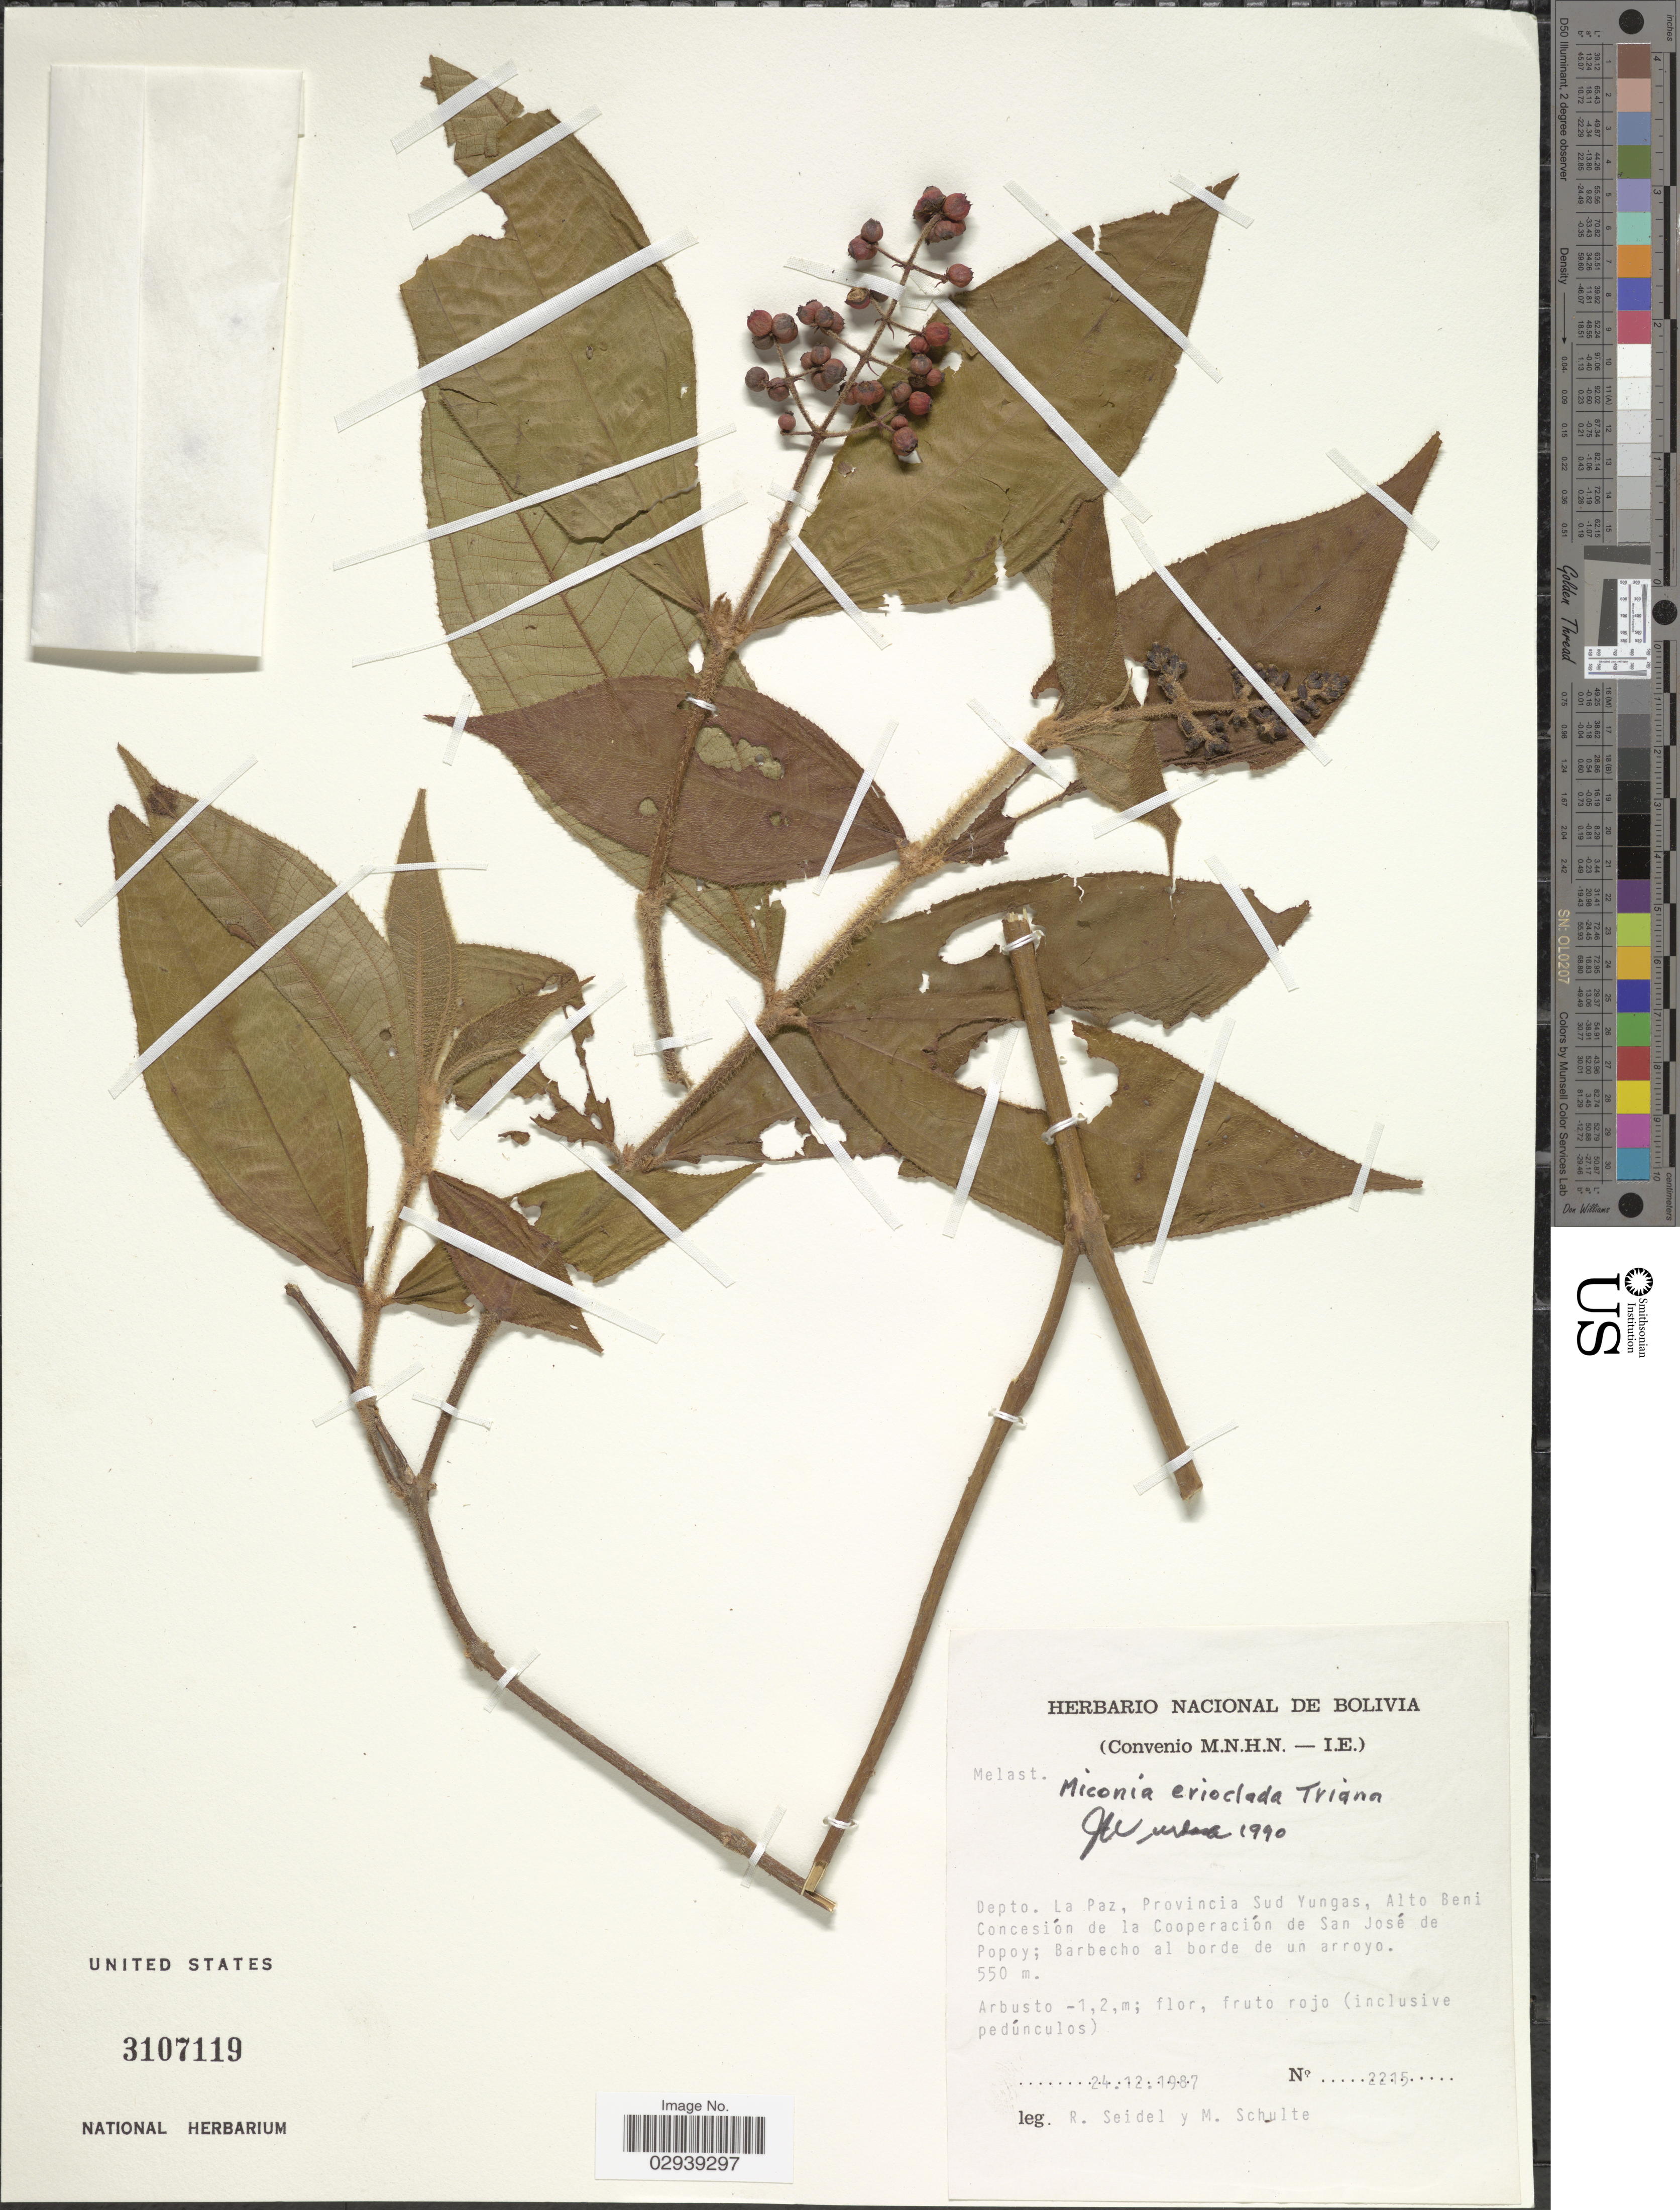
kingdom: Plantae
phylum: Tracheophyta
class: Magnoliopsida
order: Myrtales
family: Melastomataceae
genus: Miconia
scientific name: Miconia erioclada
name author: Triana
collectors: R. Seidel & M. Schulte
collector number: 2215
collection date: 1987-12-24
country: Bolivia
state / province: La Paz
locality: Depto. La Paz, Provincia Sud Yungas, Alto Beni Concesión de la Cooperación de San José de Popoy.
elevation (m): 550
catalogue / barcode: US 3107119